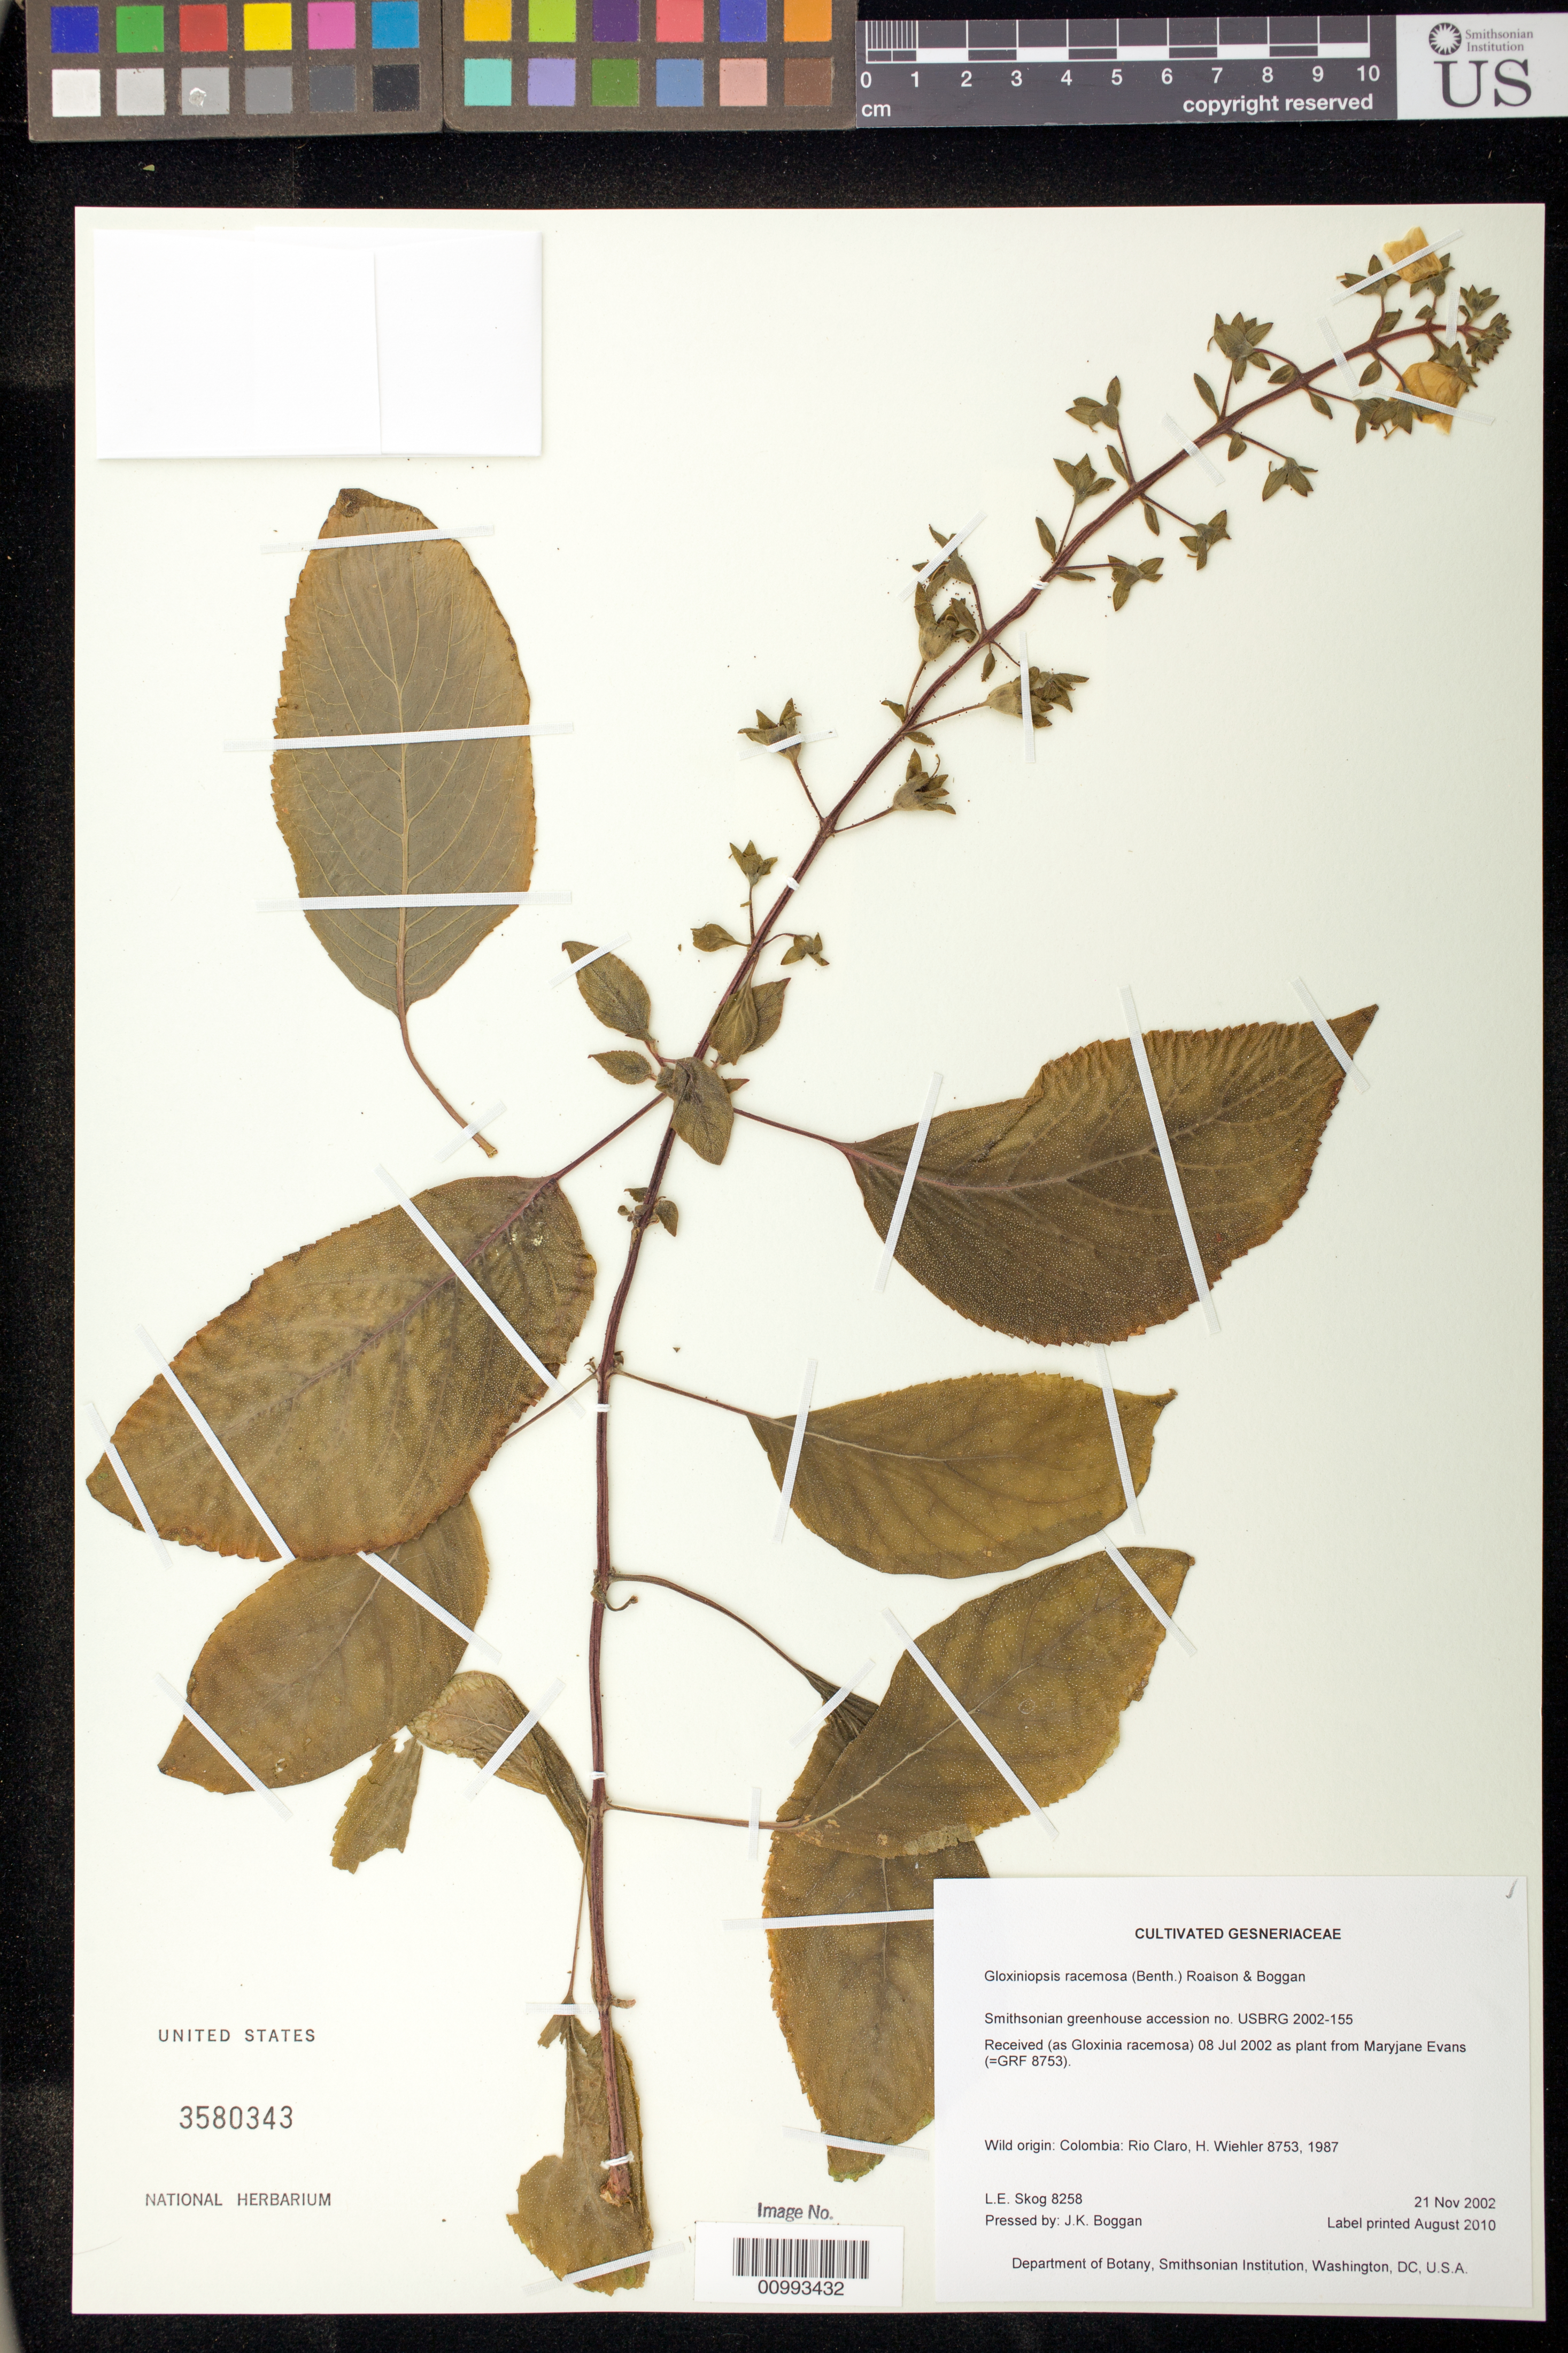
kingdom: Plantae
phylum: Tracheophyta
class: Magnoliopsida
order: Lamiales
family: Gesneriaceae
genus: Gloxiniopsis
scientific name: Gloxiniopsis racemosa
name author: (Benth.) Roalson & Boggan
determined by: Boggan, J. K., (US), NMNH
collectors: L. E. Skog & J. K. Boggan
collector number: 8258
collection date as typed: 21 Nov 2002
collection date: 2002-11-21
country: Colombia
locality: Department of Botany, Smithsonian Institution, Washington, DC, U.S.A.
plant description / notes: Received (as Gloxinia racemosa) 08 Jul 2002 as plant from Maryjane Evans (=GRF 8753). Colombia: Rio Claro, H. Wiehler 8753, 1987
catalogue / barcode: US 3580343